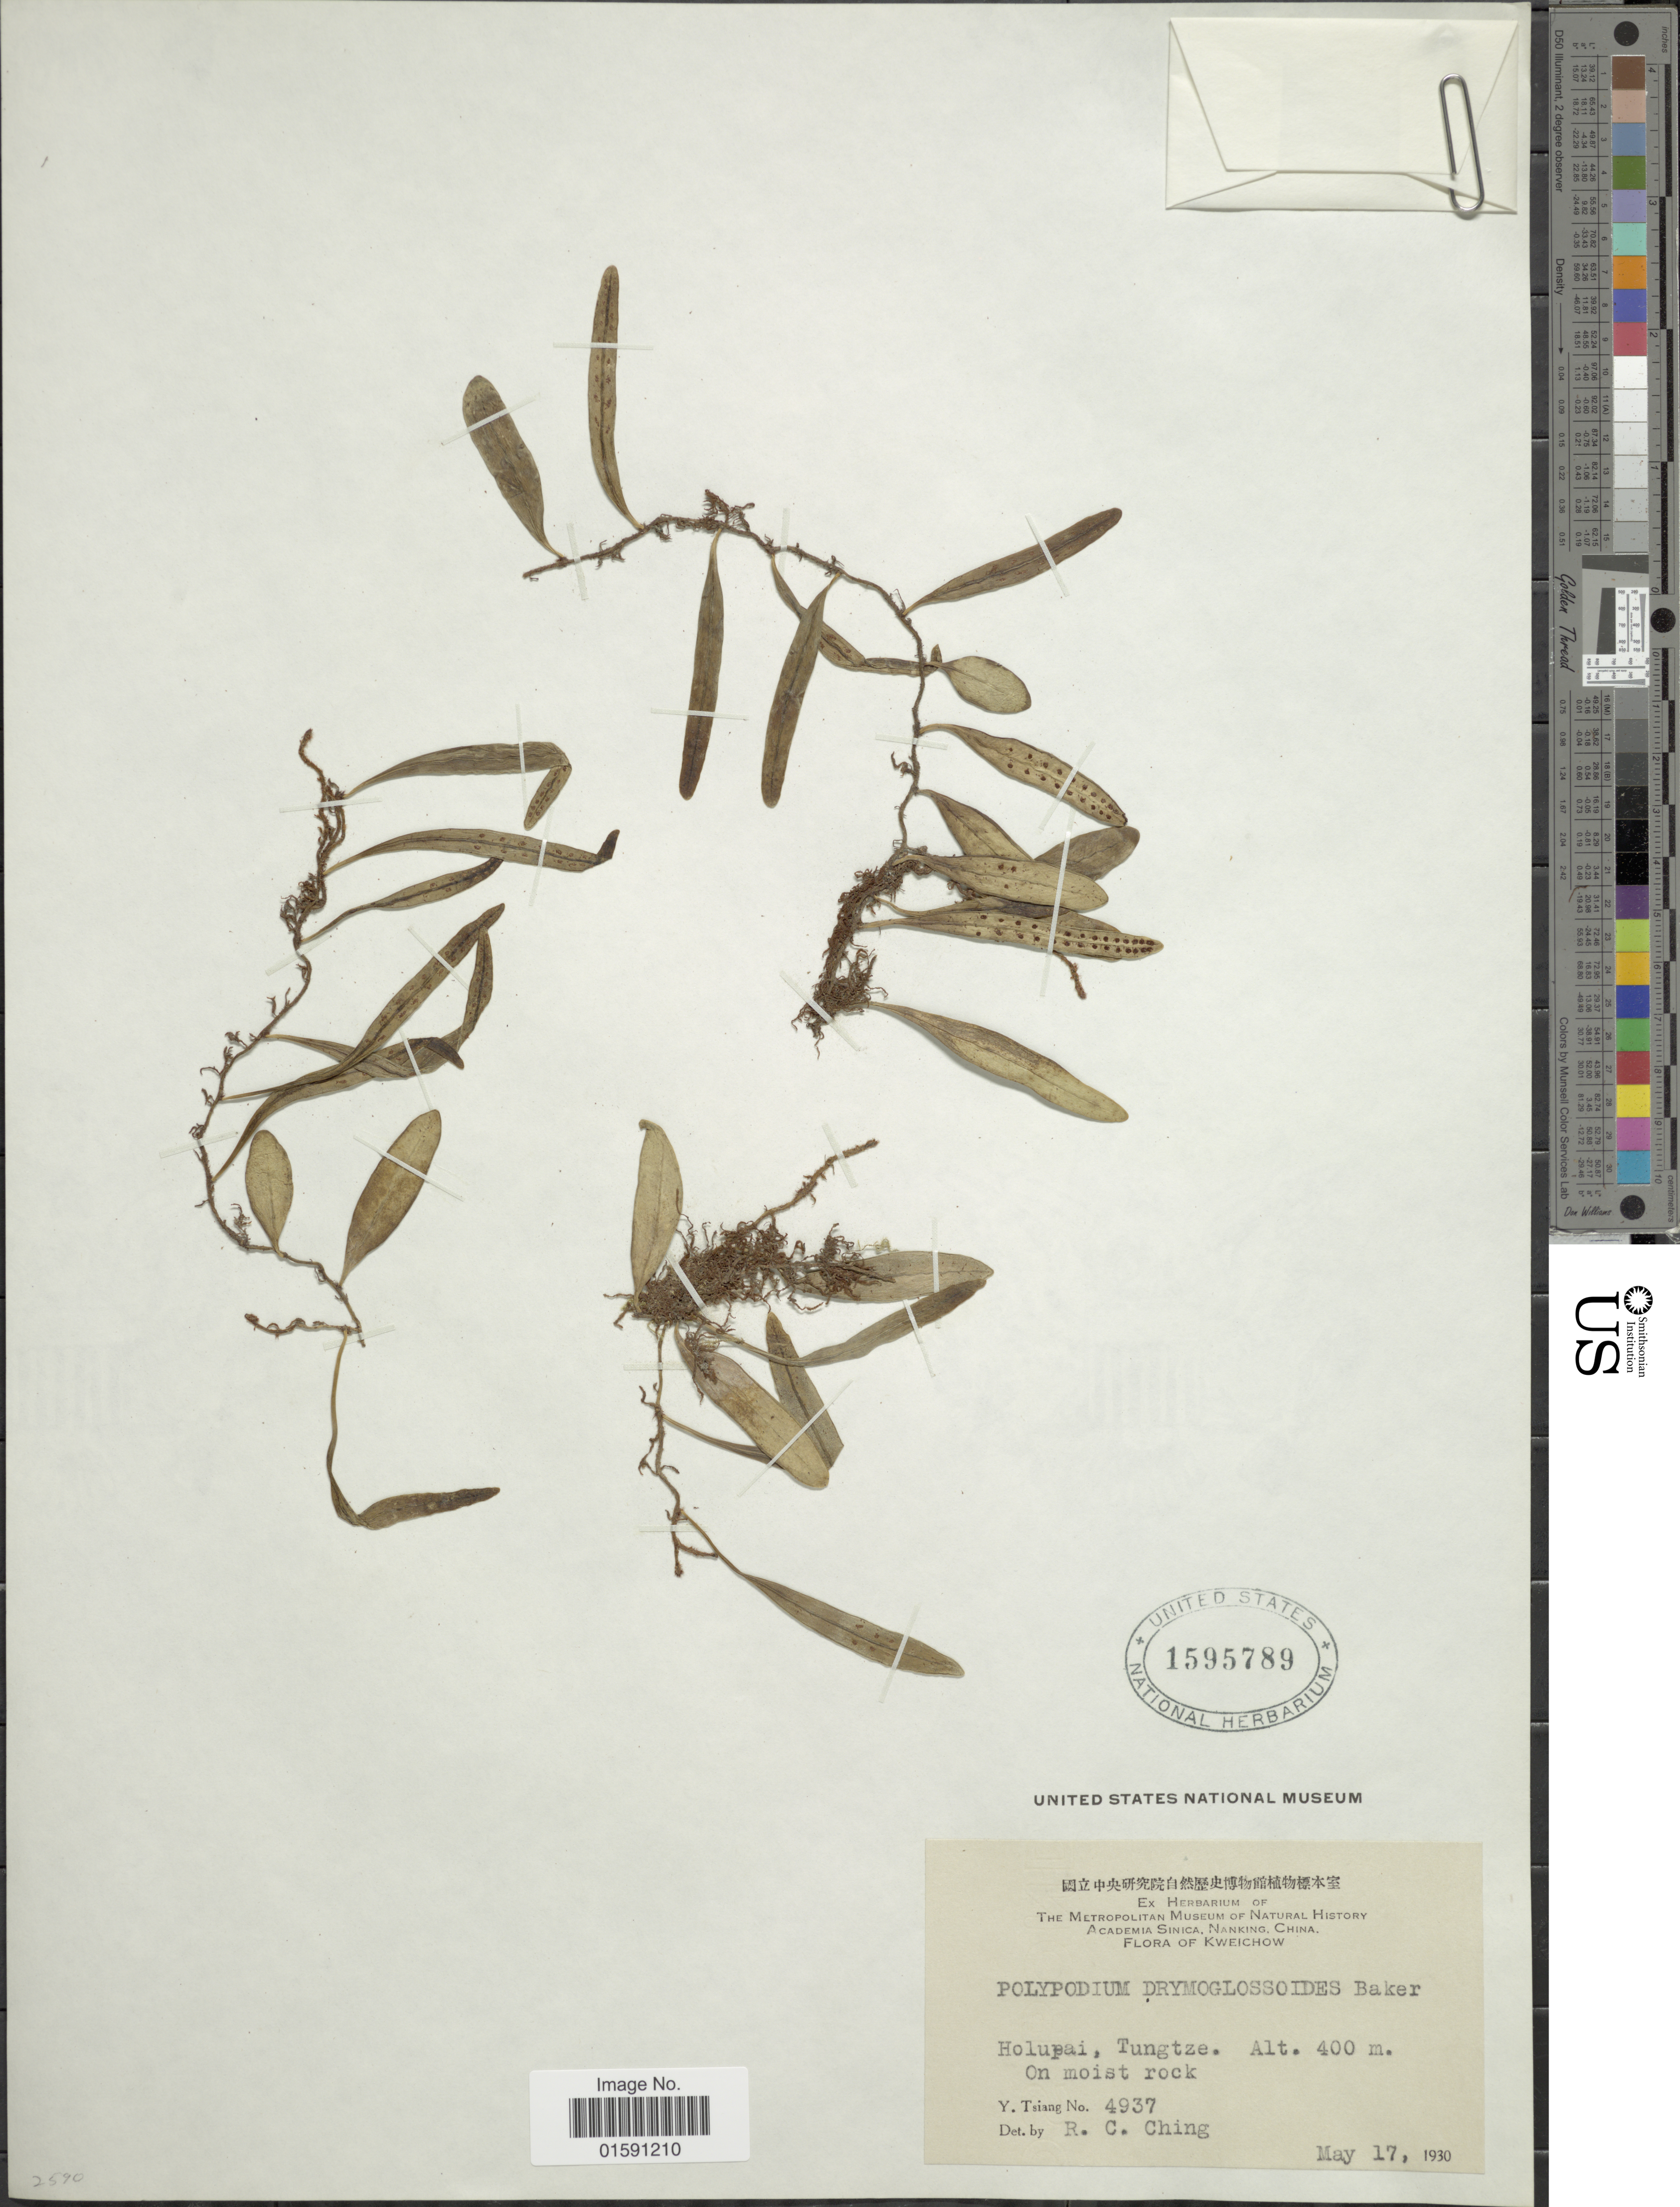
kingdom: Plantae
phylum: Tracheophyta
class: Polypodiopsida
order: Polypodiales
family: Polypodiaceae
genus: Selliguea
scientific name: Selliguea drymoglossoides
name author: (Baker)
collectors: Y. Tsiang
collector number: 4937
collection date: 1930-05-17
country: China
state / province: Guizhou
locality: Kweichow. Holupai, Tungtze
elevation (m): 400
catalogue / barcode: US 1595789